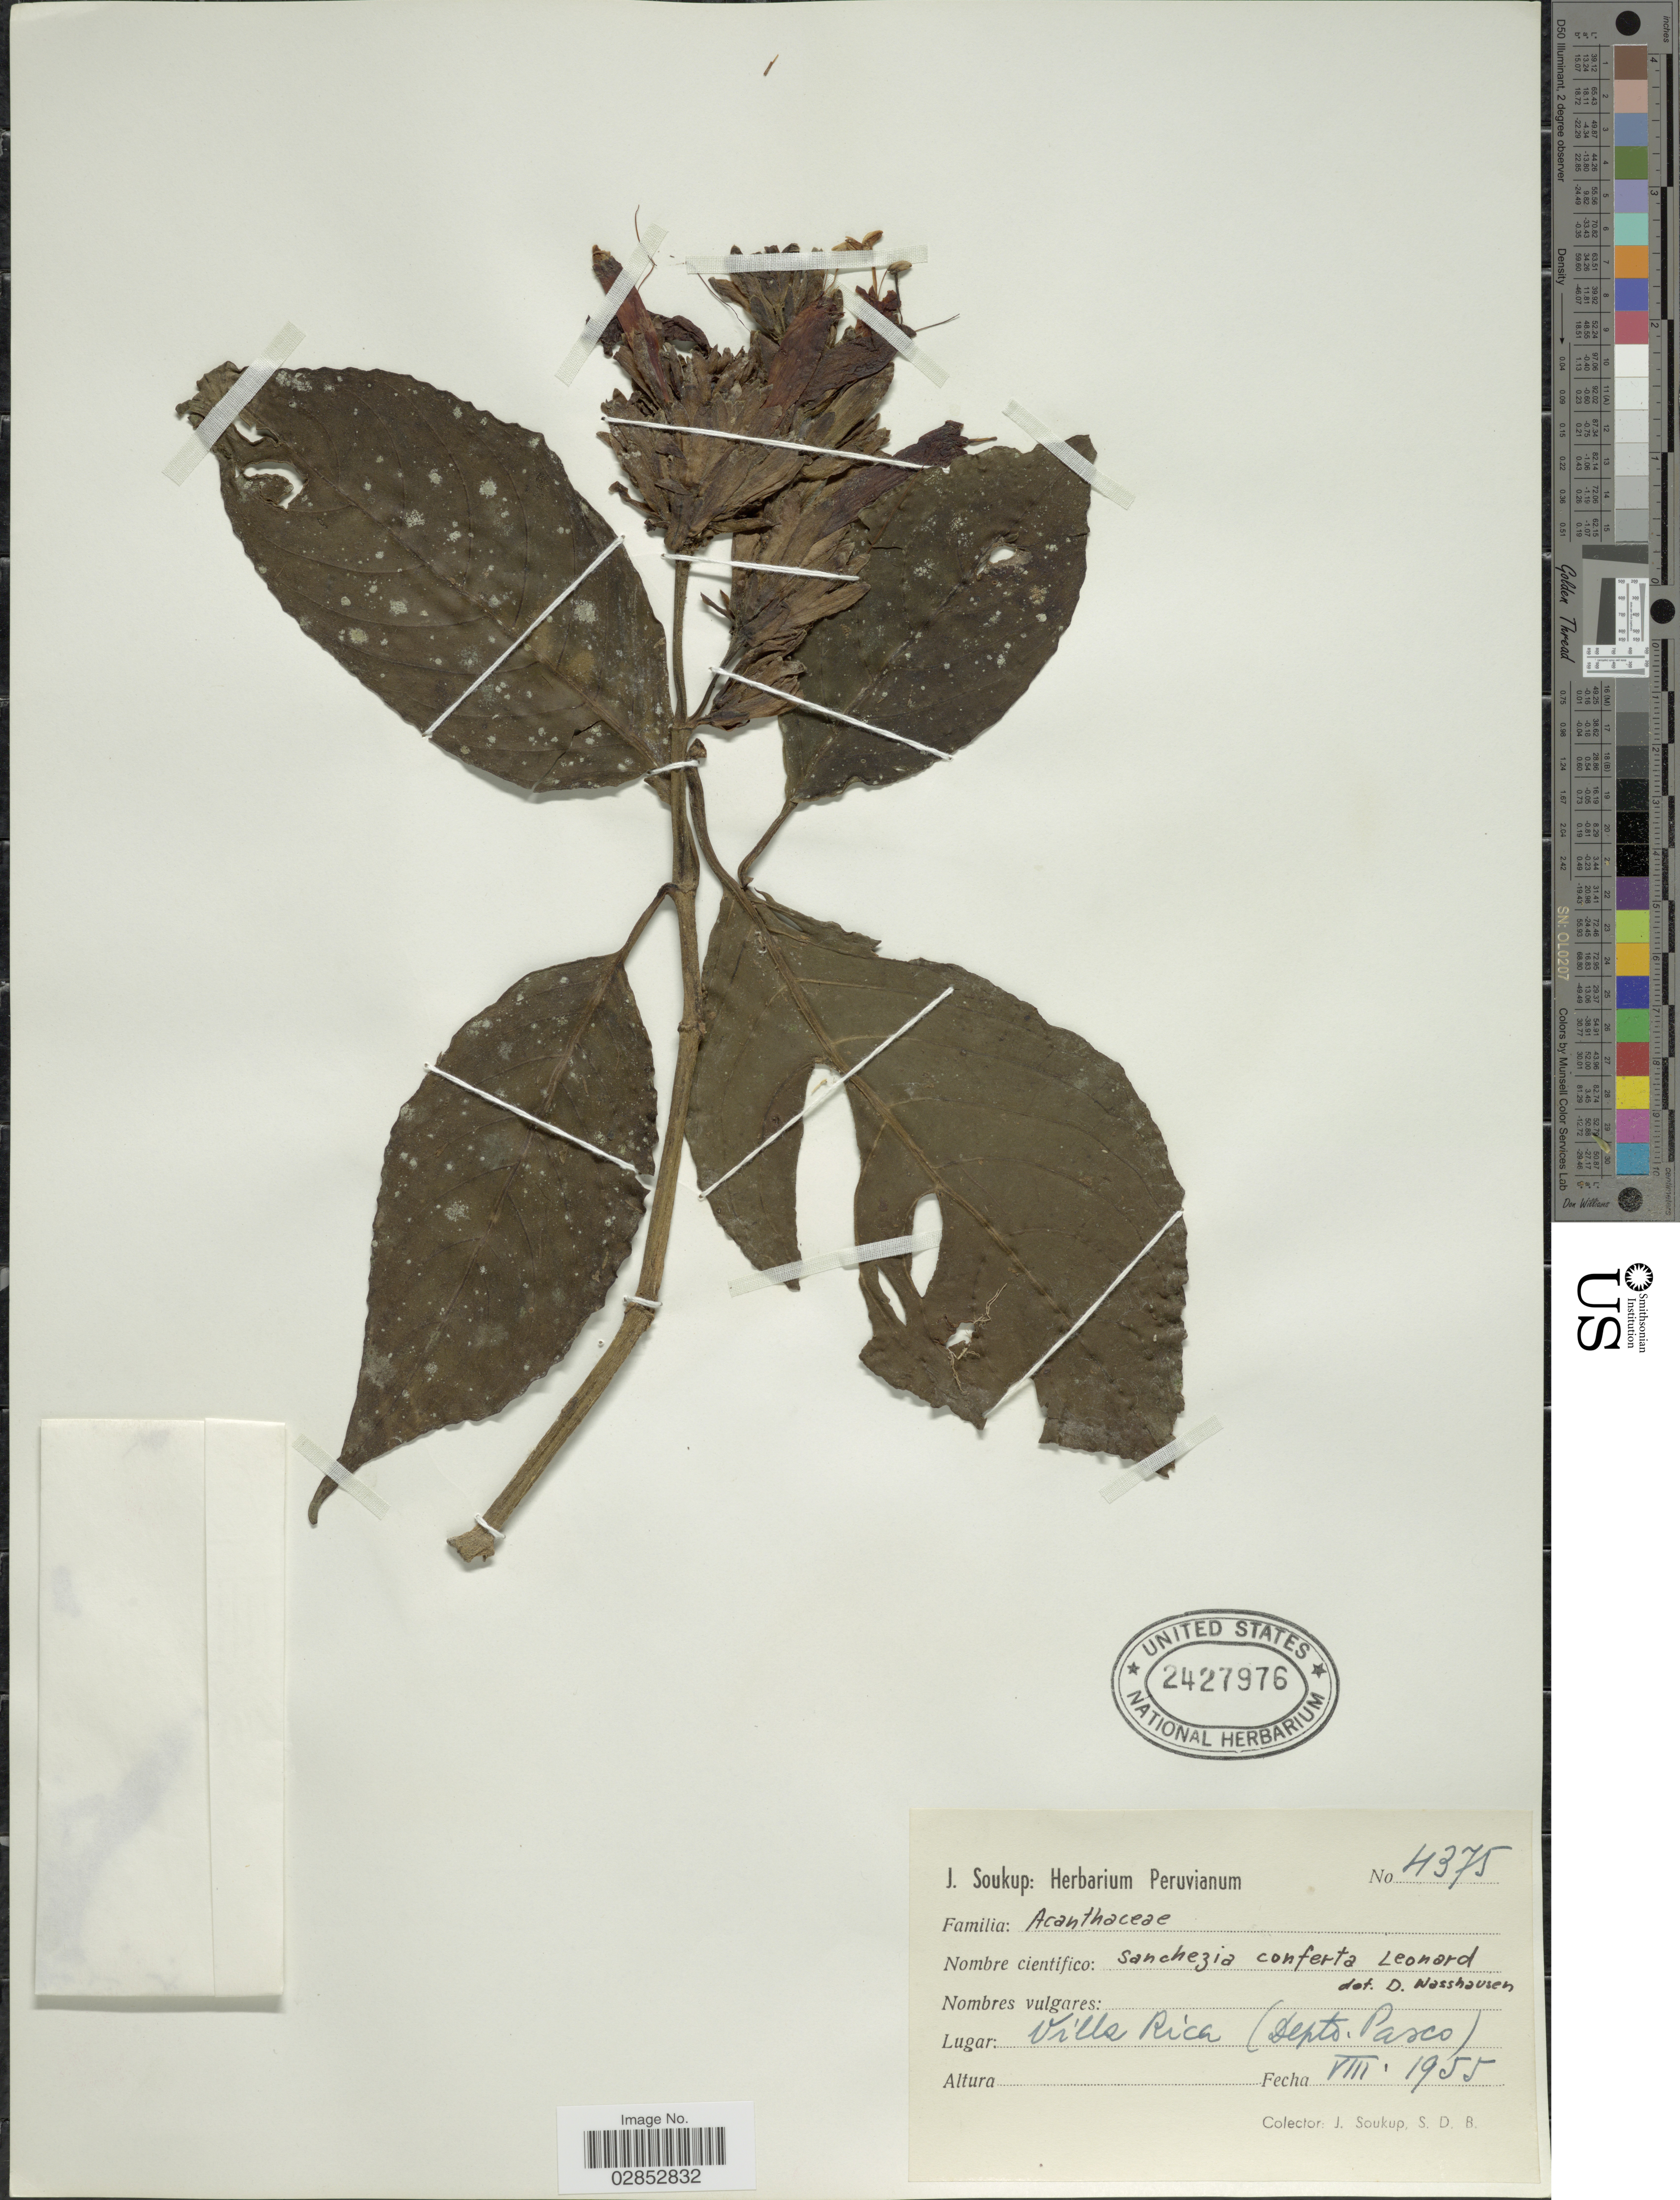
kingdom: Plantae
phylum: Tracheophyta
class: Magnoliopsida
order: Lamiales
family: Acanthaceae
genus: Sanchezia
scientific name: Sanchezia conferta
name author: Leonard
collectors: J. Soukup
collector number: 4375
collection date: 1955-08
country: Peru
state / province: Pasco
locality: Villa Rica (Depto. Pasco).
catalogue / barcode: US 2427976